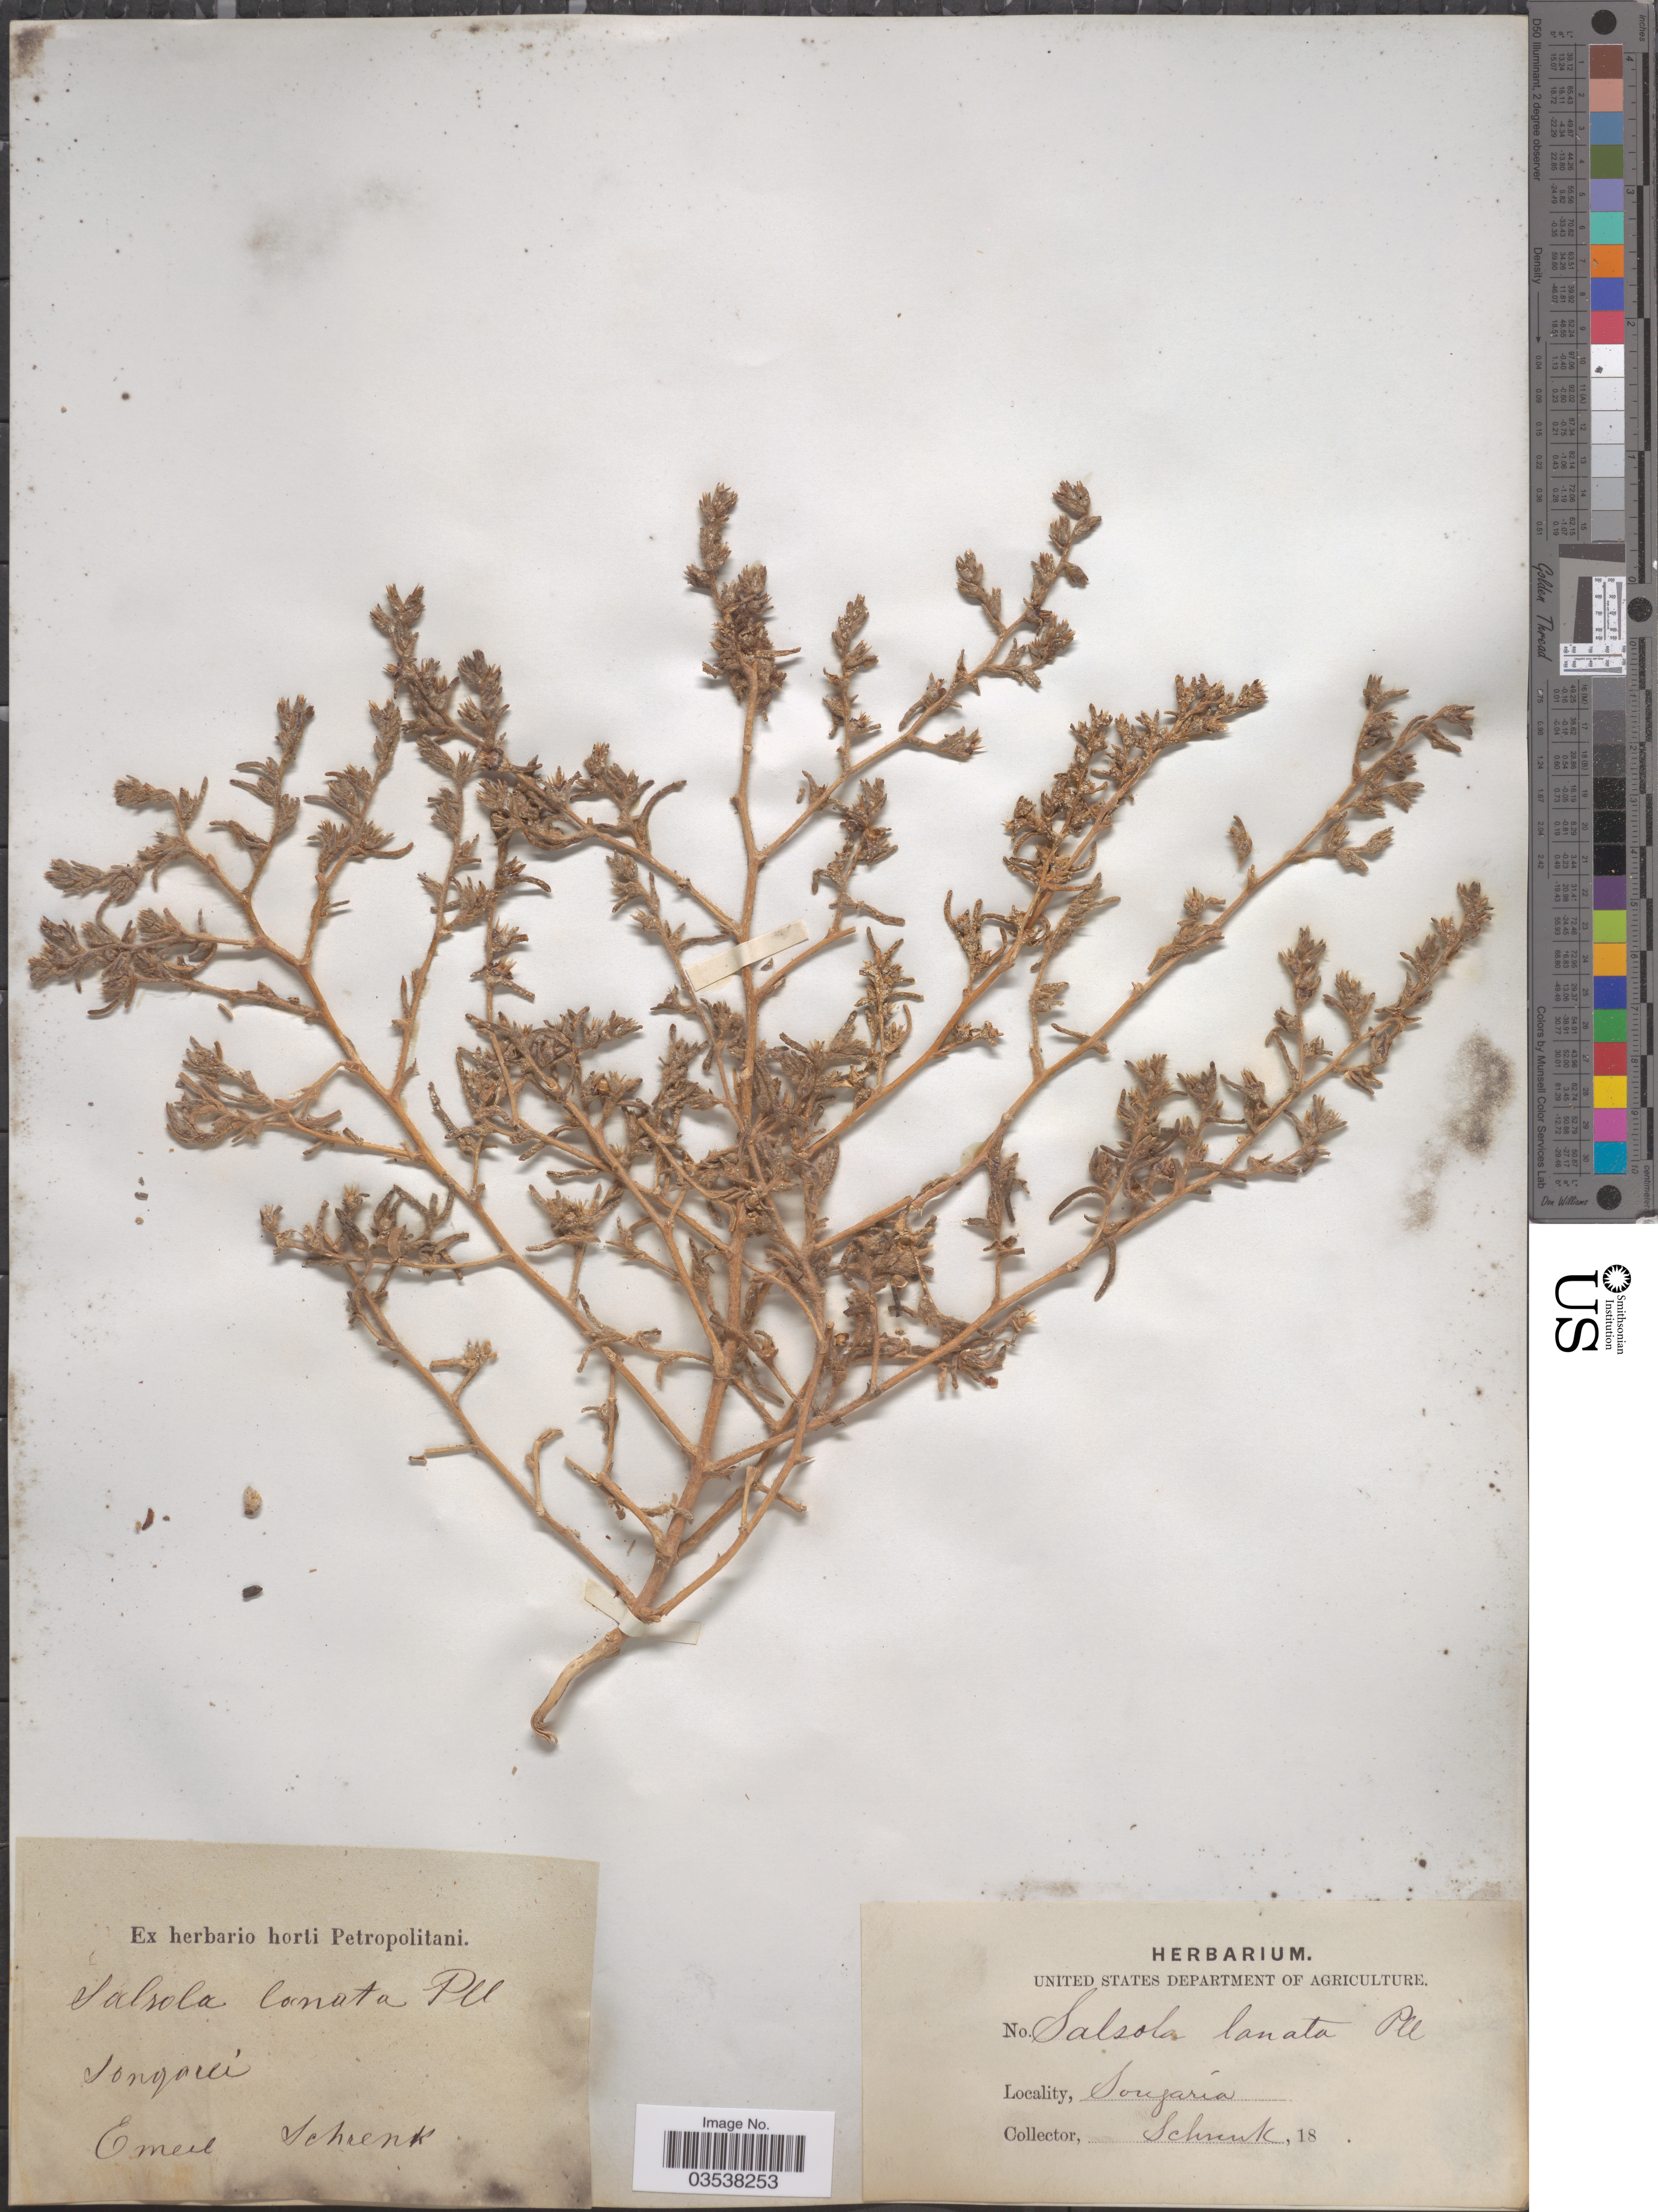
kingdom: Plantae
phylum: Tracheophyta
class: Magnoliopsida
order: Caryophyllales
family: Amaranthaceae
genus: Climacoptera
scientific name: Climacoptera lanata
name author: (Pall.) Botsch.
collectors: A.G. Schrenk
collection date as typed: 18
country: Kazakhstan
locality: Songaria. Emeil.